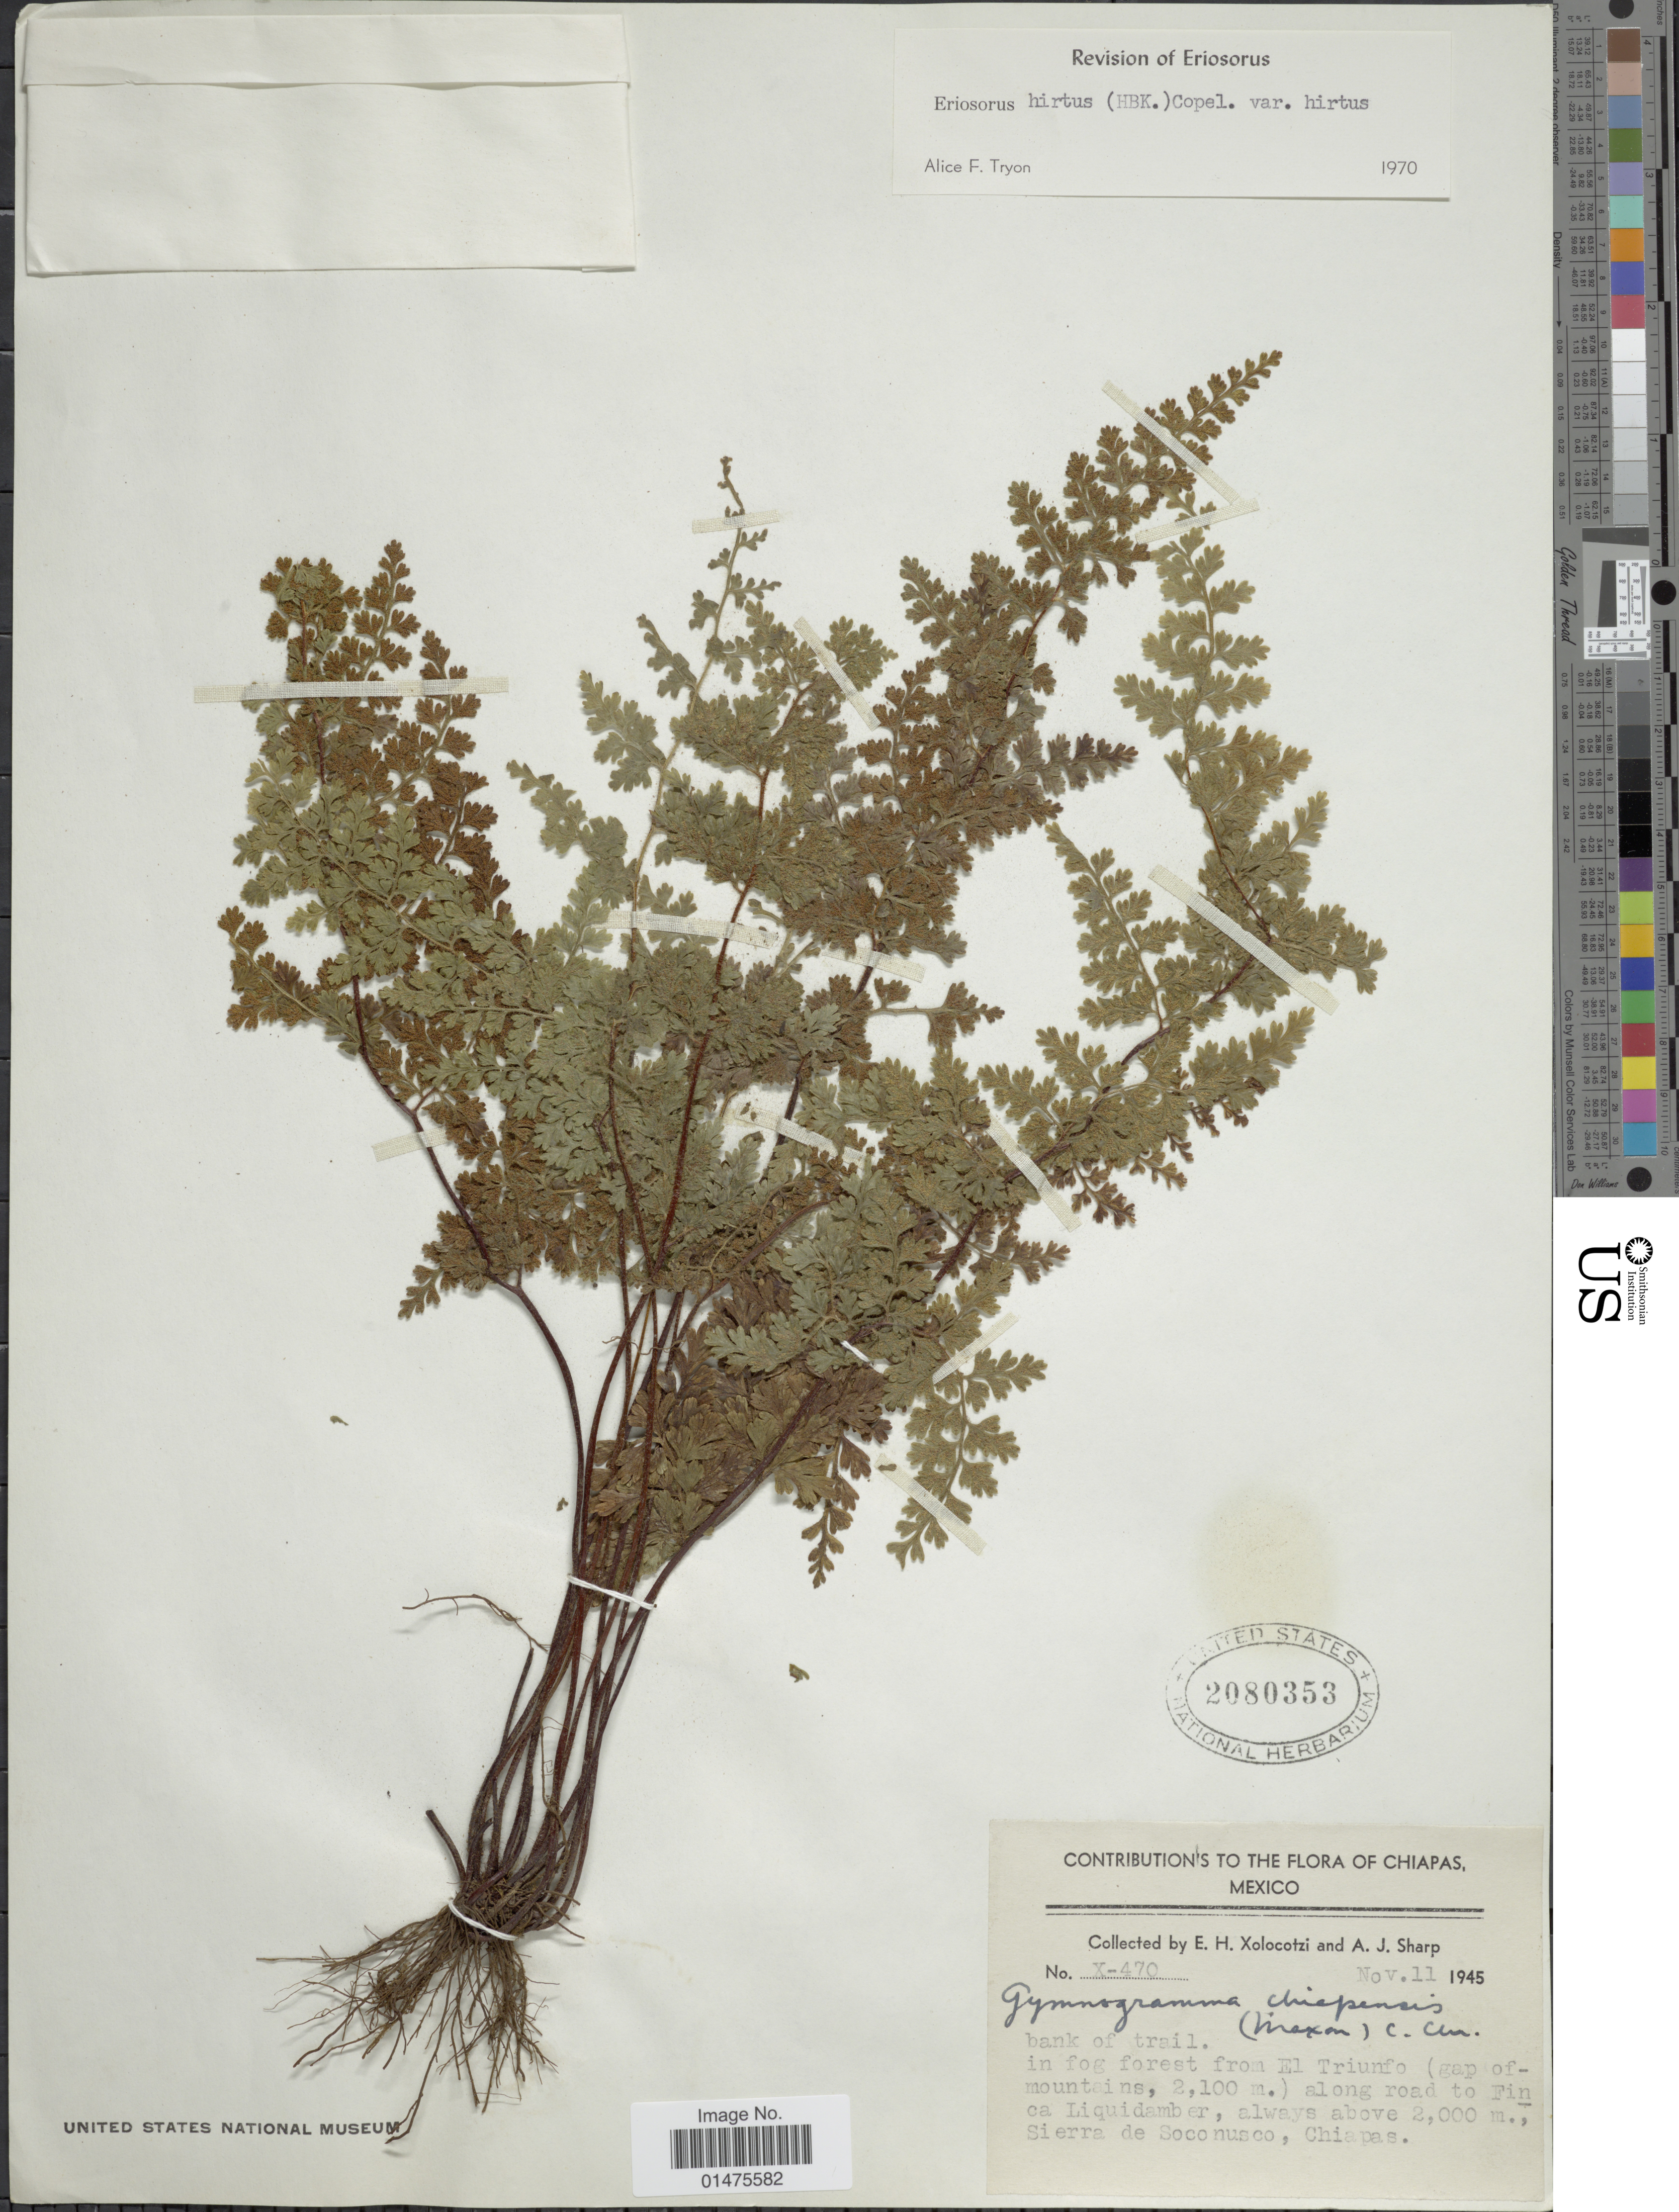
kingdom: Plantae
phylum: Tracheophyta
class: Polypodiopsida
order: Polypodiales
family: Pteridaceae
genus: Jamesonia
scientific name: Jamesonia hirta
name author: (Kunth) Christenh.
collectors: E. I. Hernández-X. & A. J. Sharp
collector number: X-470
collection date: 1945-11-11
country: Mexico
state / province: Chiapas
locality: Bank of trail in fog forest from El Triunfo (gap of mountains) along road to Finca Liquidamber, always above 2000 m., Sierra de Soconusco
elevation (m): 2000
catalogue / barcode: US 2080353